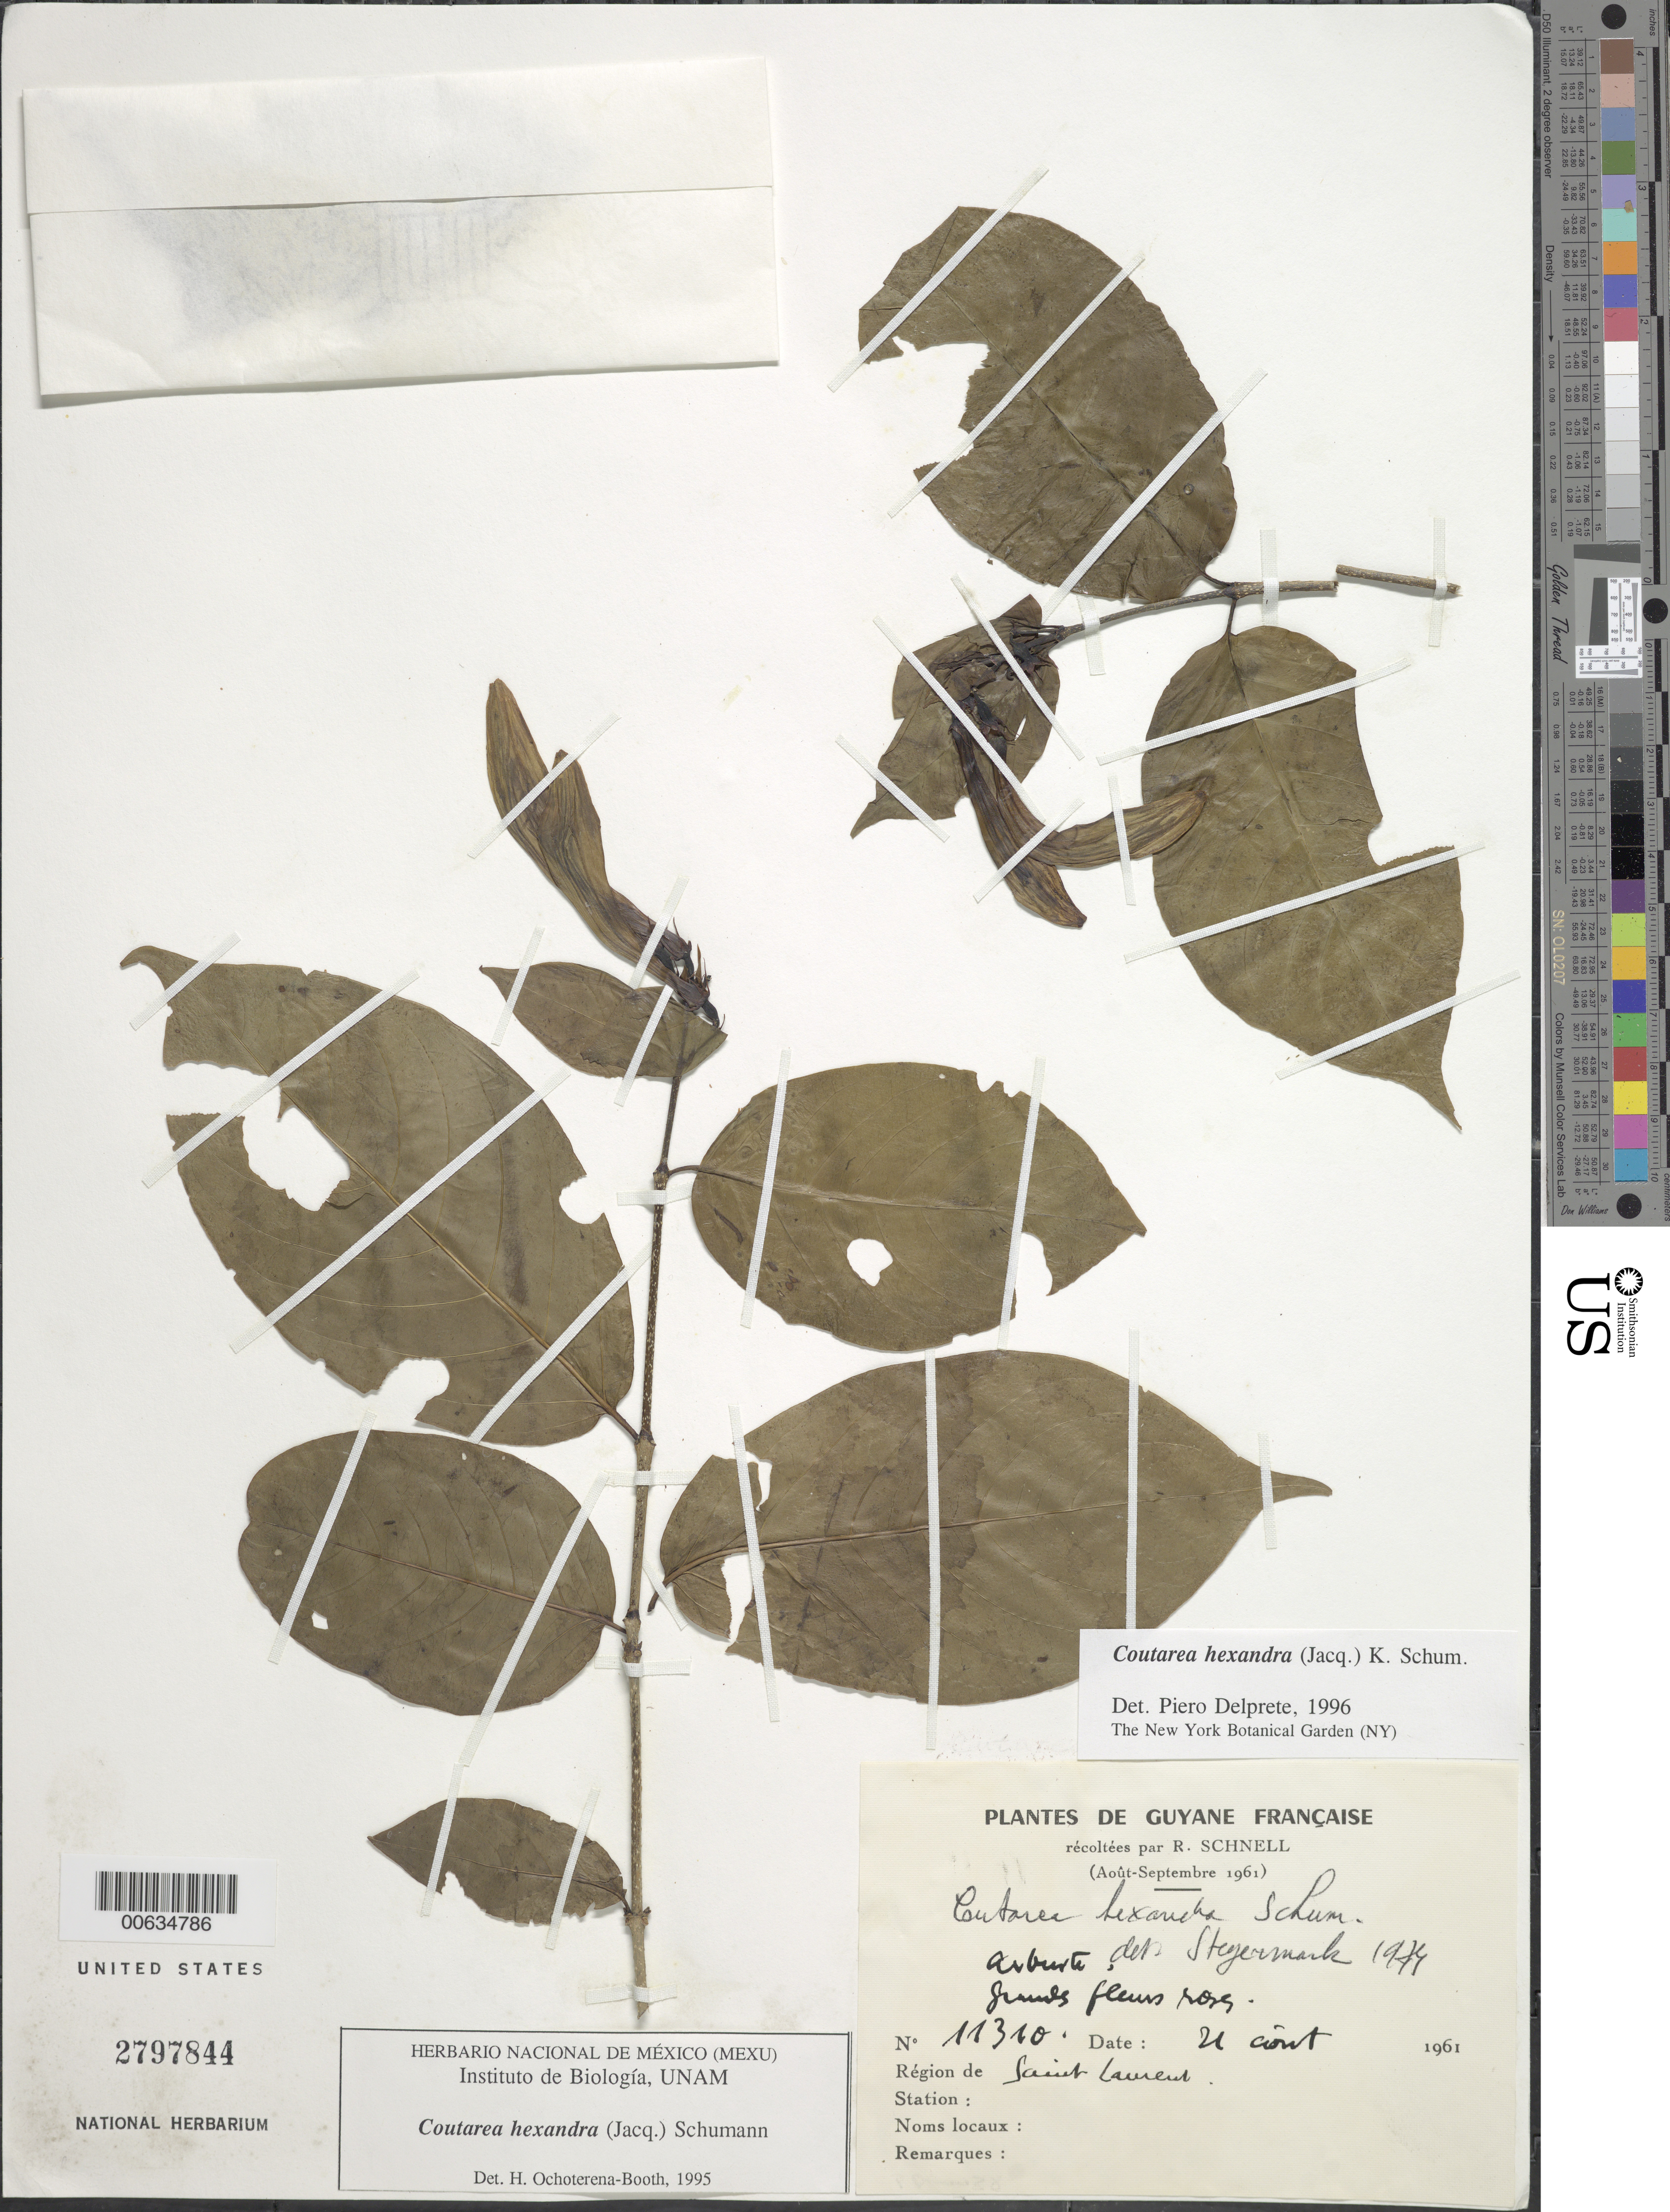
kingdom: Plantae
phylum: Tracheophyta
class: Magnoliopsida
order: Gentianales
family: Rubiaceae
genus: Coutarea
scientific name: Coutarea hexandra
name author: (Jacq.) K. Schum.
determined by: Delprete, P. G., Herb. de Guyane Cay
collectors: R. A. Schnell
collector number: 11310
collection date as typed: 21-Aug-61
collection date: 1961-08-21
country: French Guiana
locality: Saint-Laurent du Maroni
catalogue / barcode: US 2797844